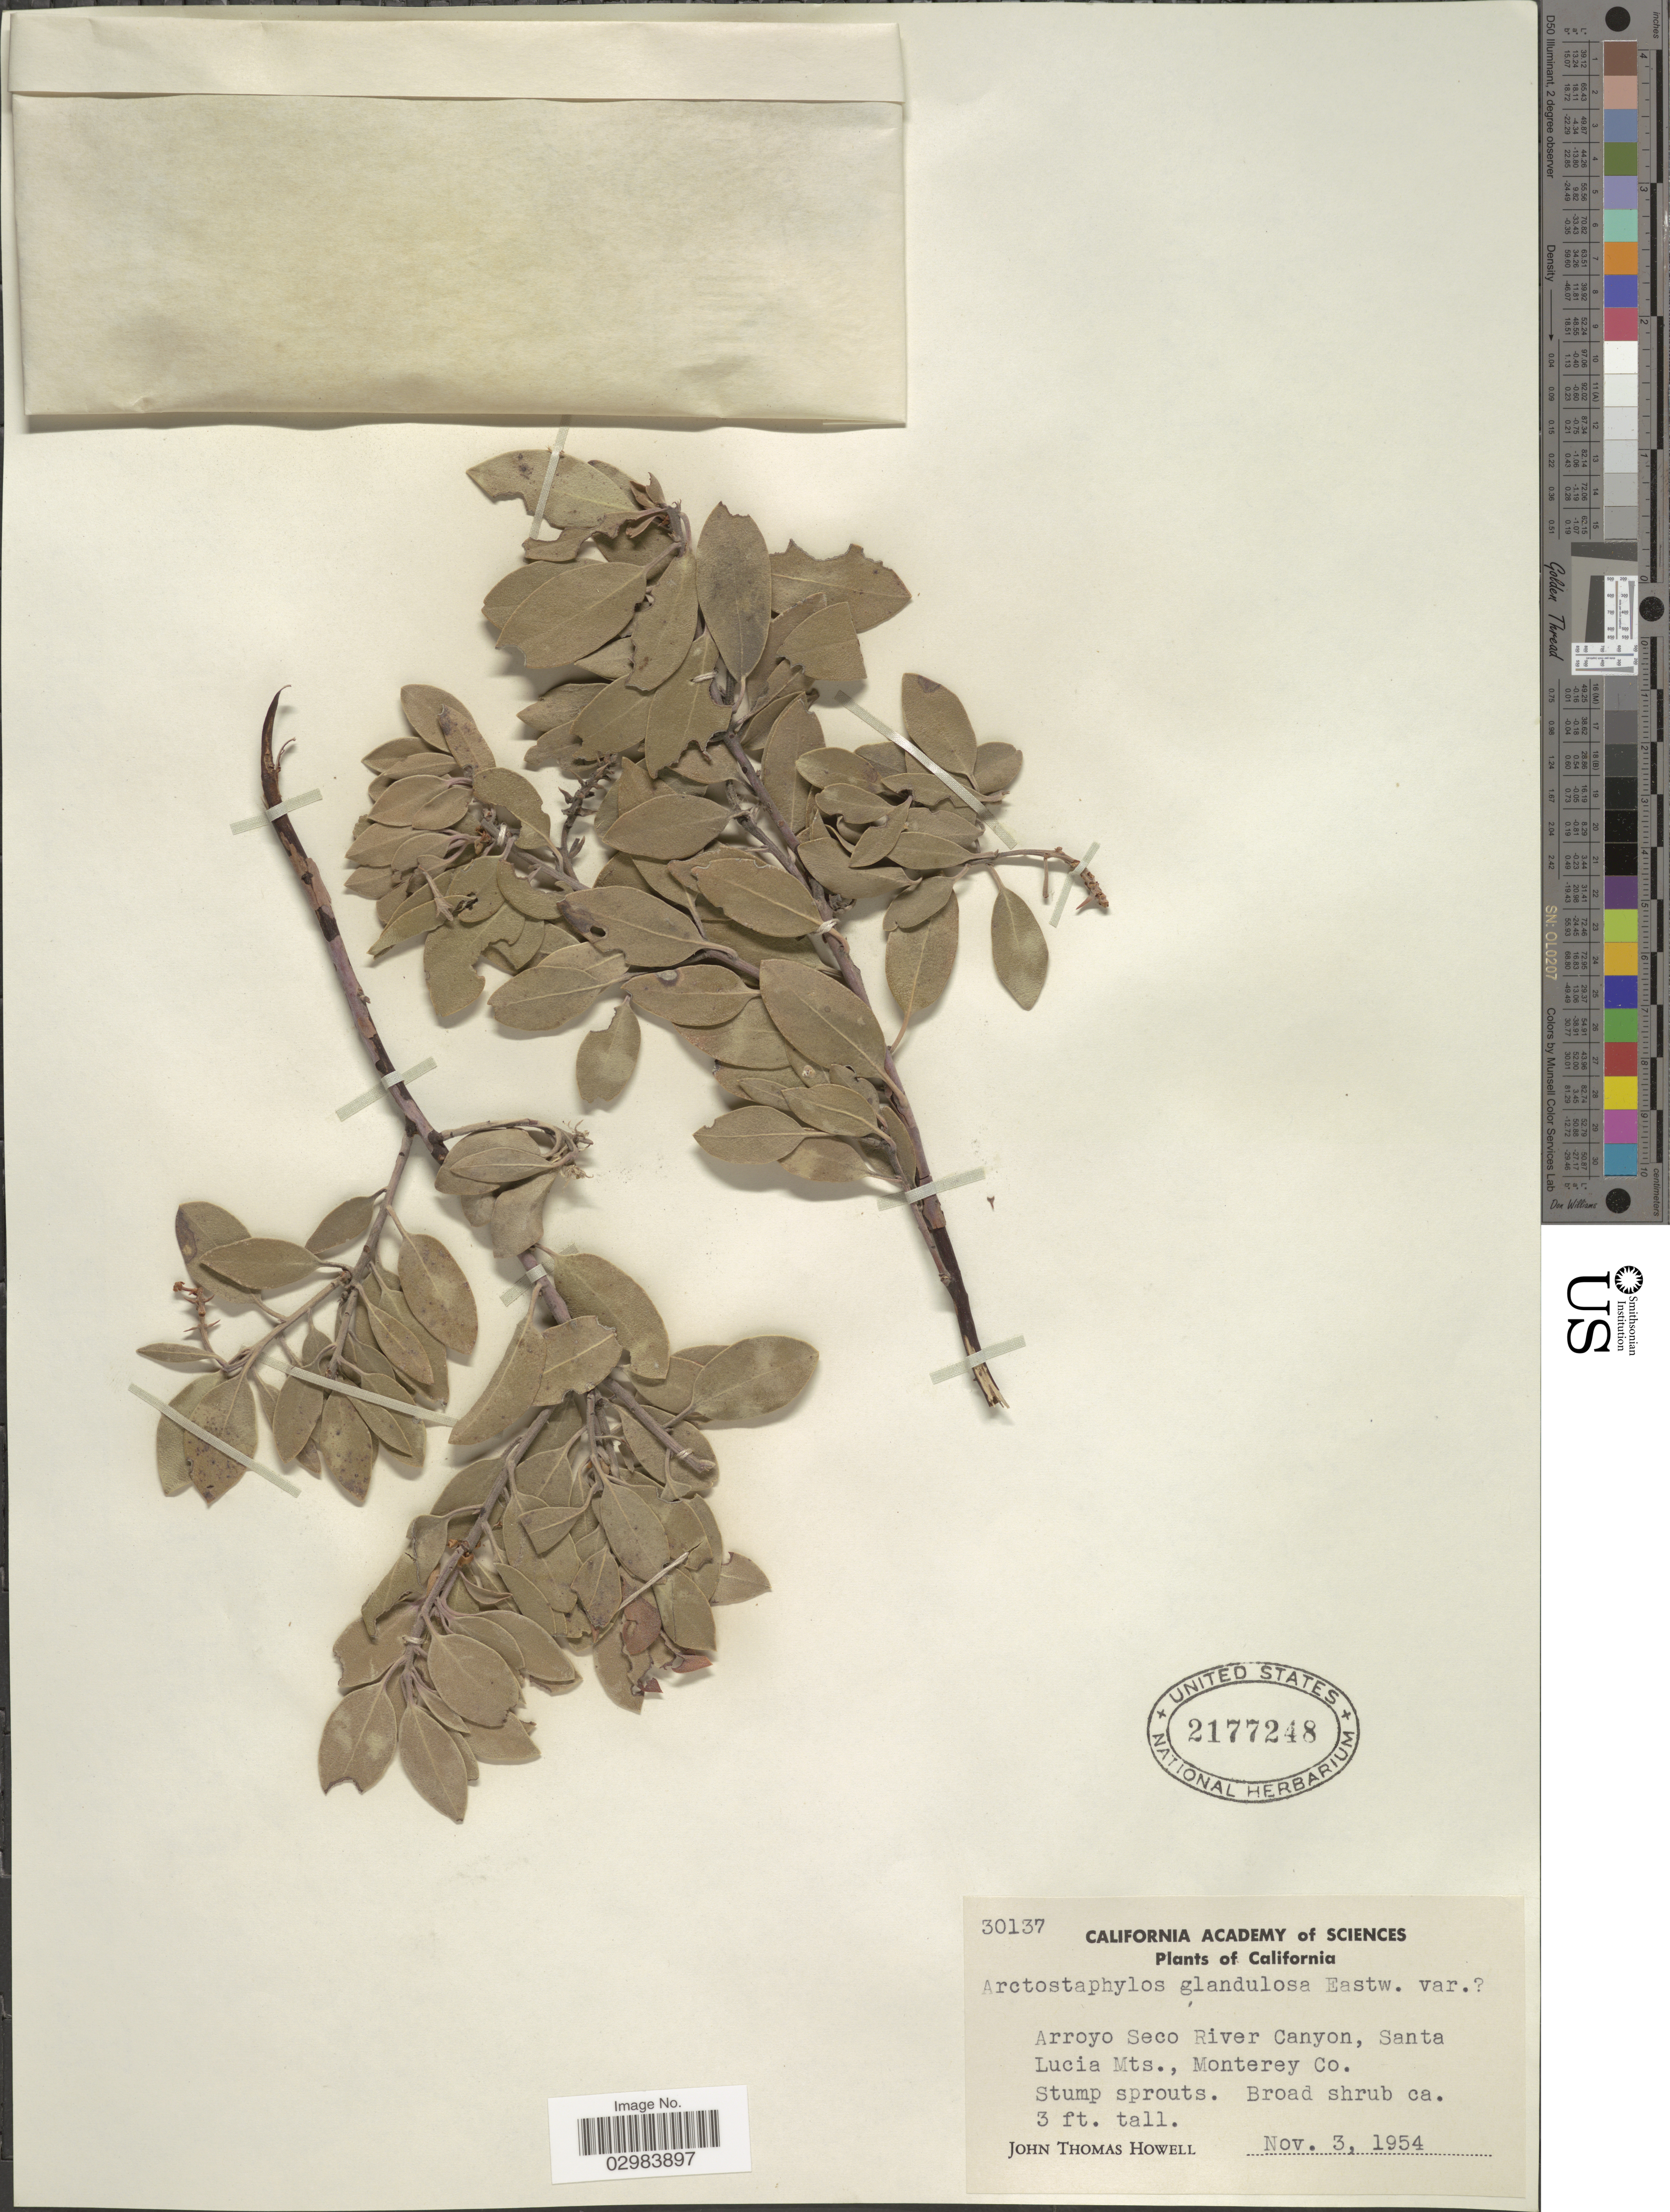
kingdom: Plantae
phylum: Tracheophyta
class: Magnoliopsida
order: Ericales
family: Ericaceae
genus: Arctostaphylos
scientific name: Arctostaphylos glandulosa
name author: Eastw.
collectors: J. T. Howell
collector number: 30137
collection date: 1954-11-03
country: United States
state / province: California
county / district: Monterey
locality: Arroyo Seco Ruiver Canyon, Santa Lucia Mts., Monterey Co.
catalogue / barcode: US 2177248